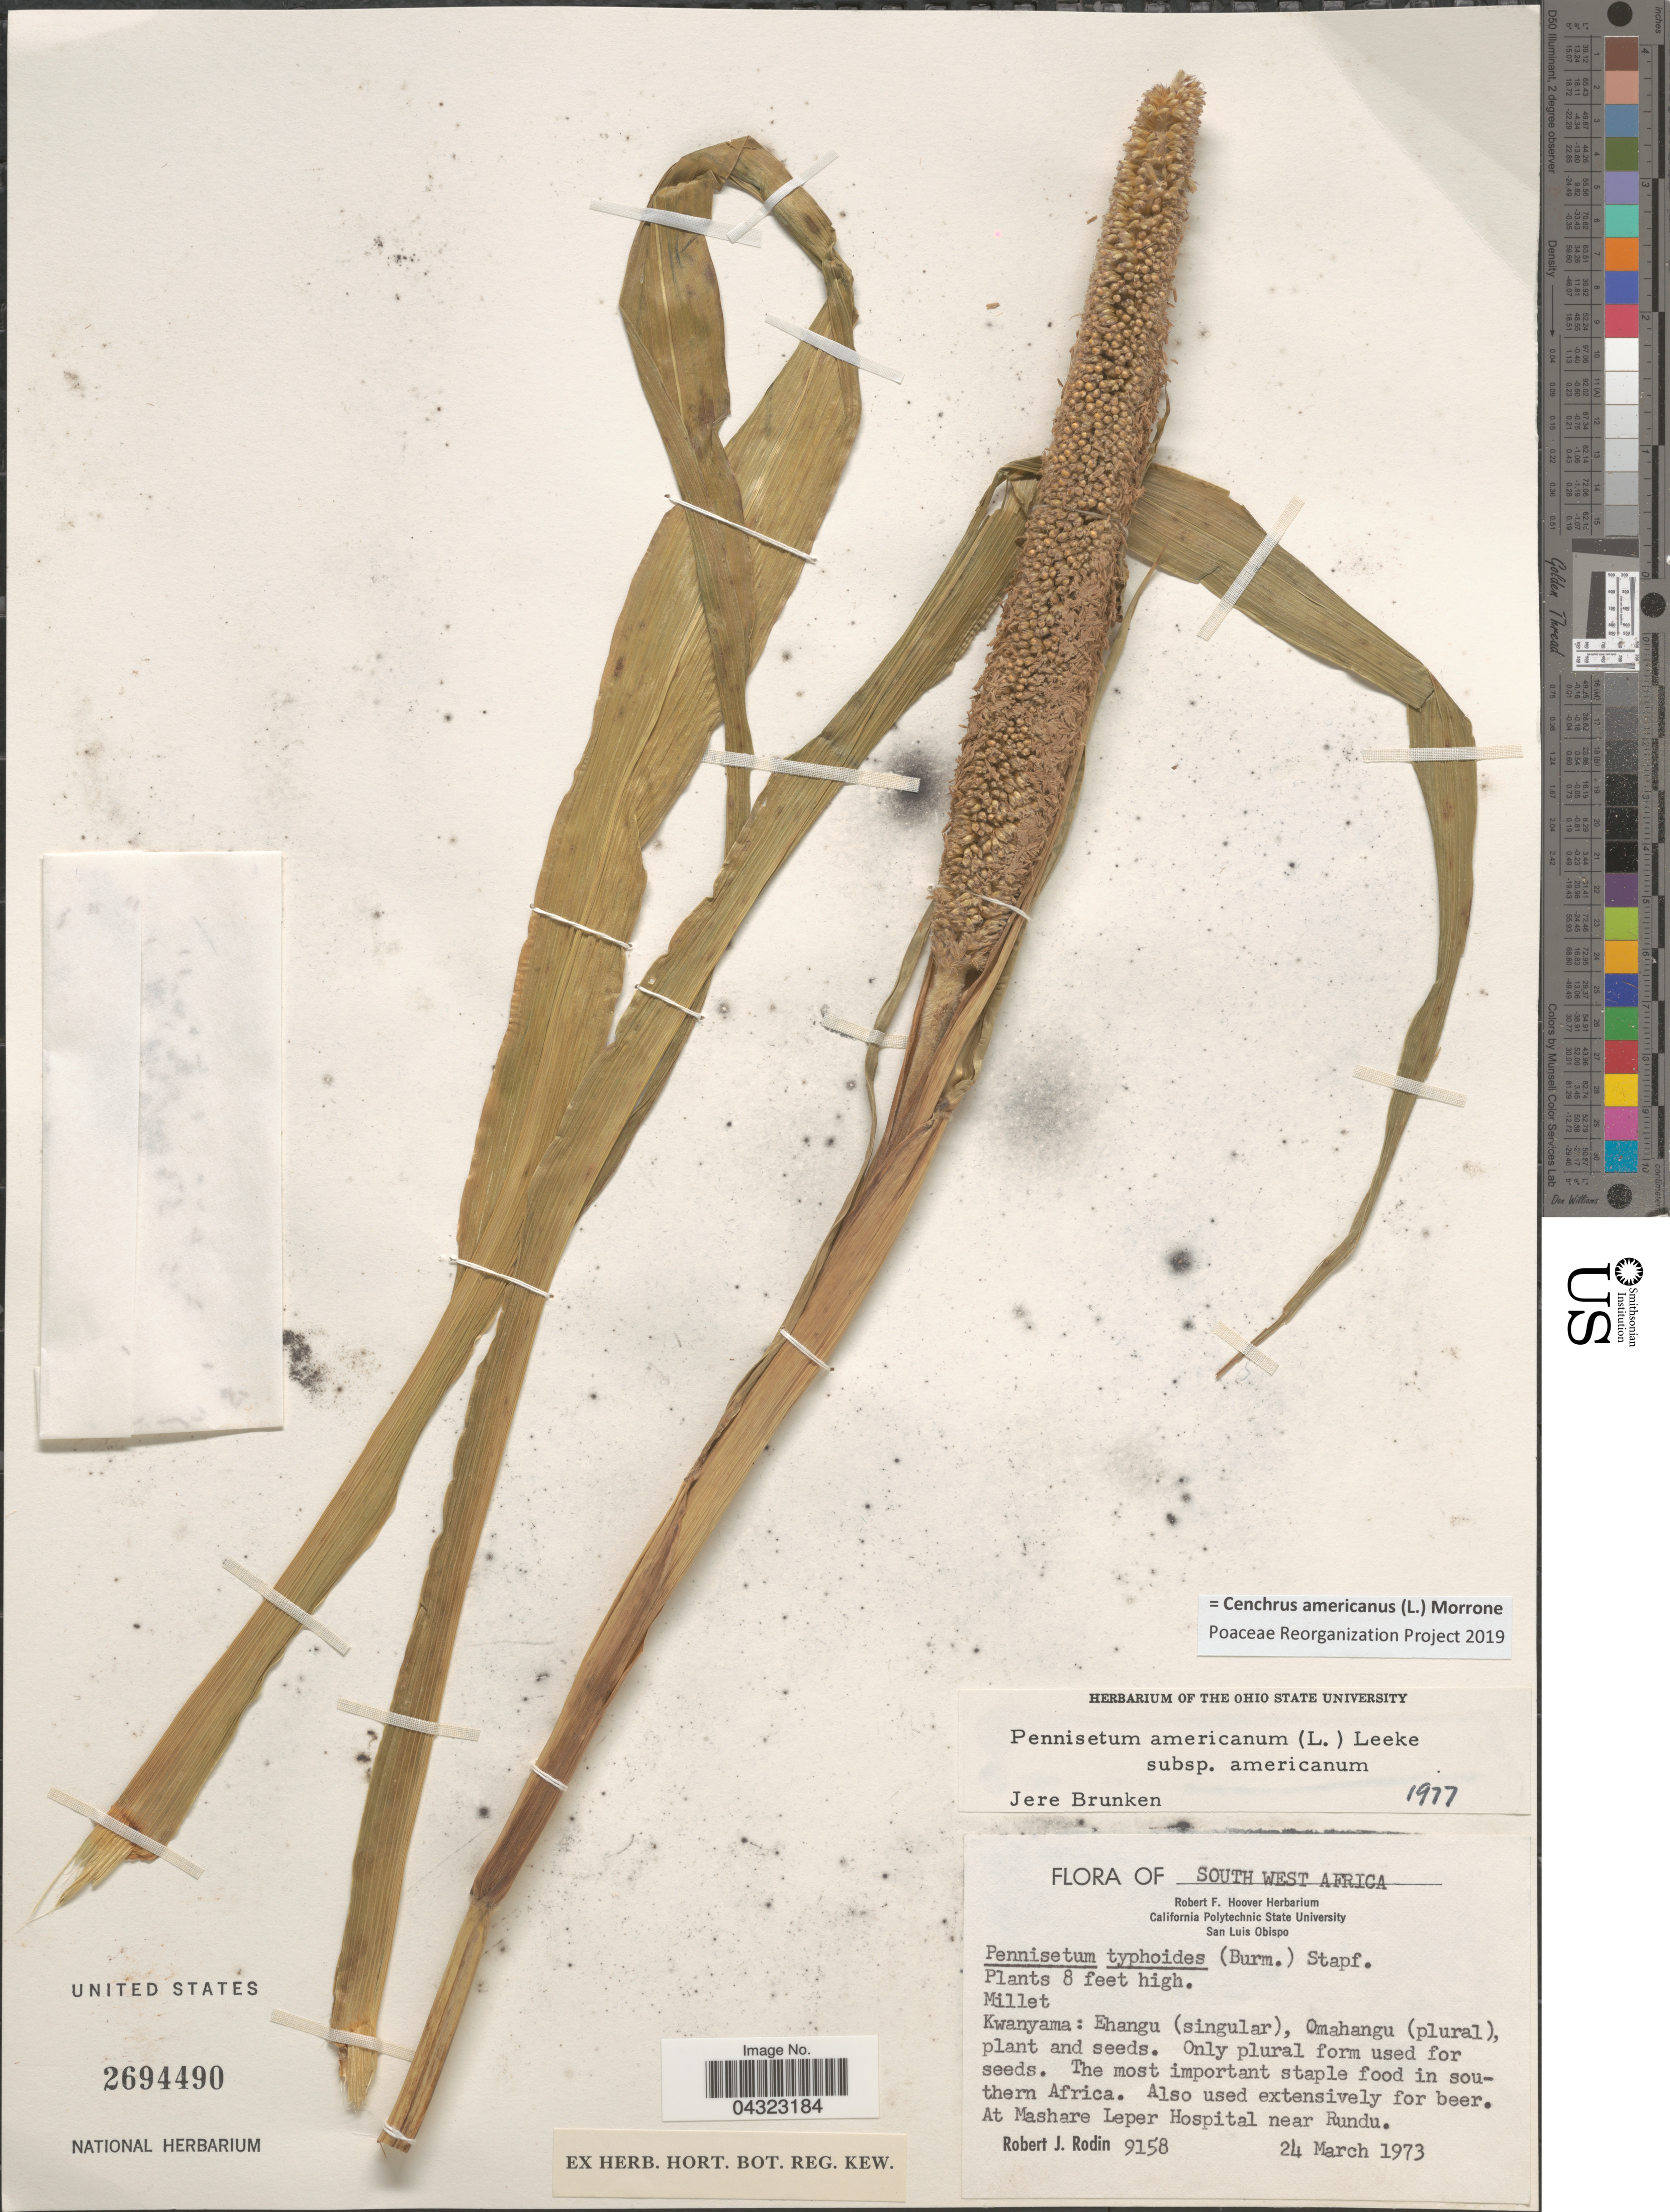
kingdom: Plantae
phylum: Tracheophyta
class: Liliopsida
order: Poales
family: Poaceae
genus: Cenchrus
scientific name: Cenchrus americanus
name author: (L.) Morrone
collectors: R. J. Rodin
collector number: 9158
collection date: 1973-03-24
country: Namibia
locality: South West Africa. Millet. Kwanyama: Ehangu (singular), Omahangu (plural).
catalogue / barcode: US 2694490